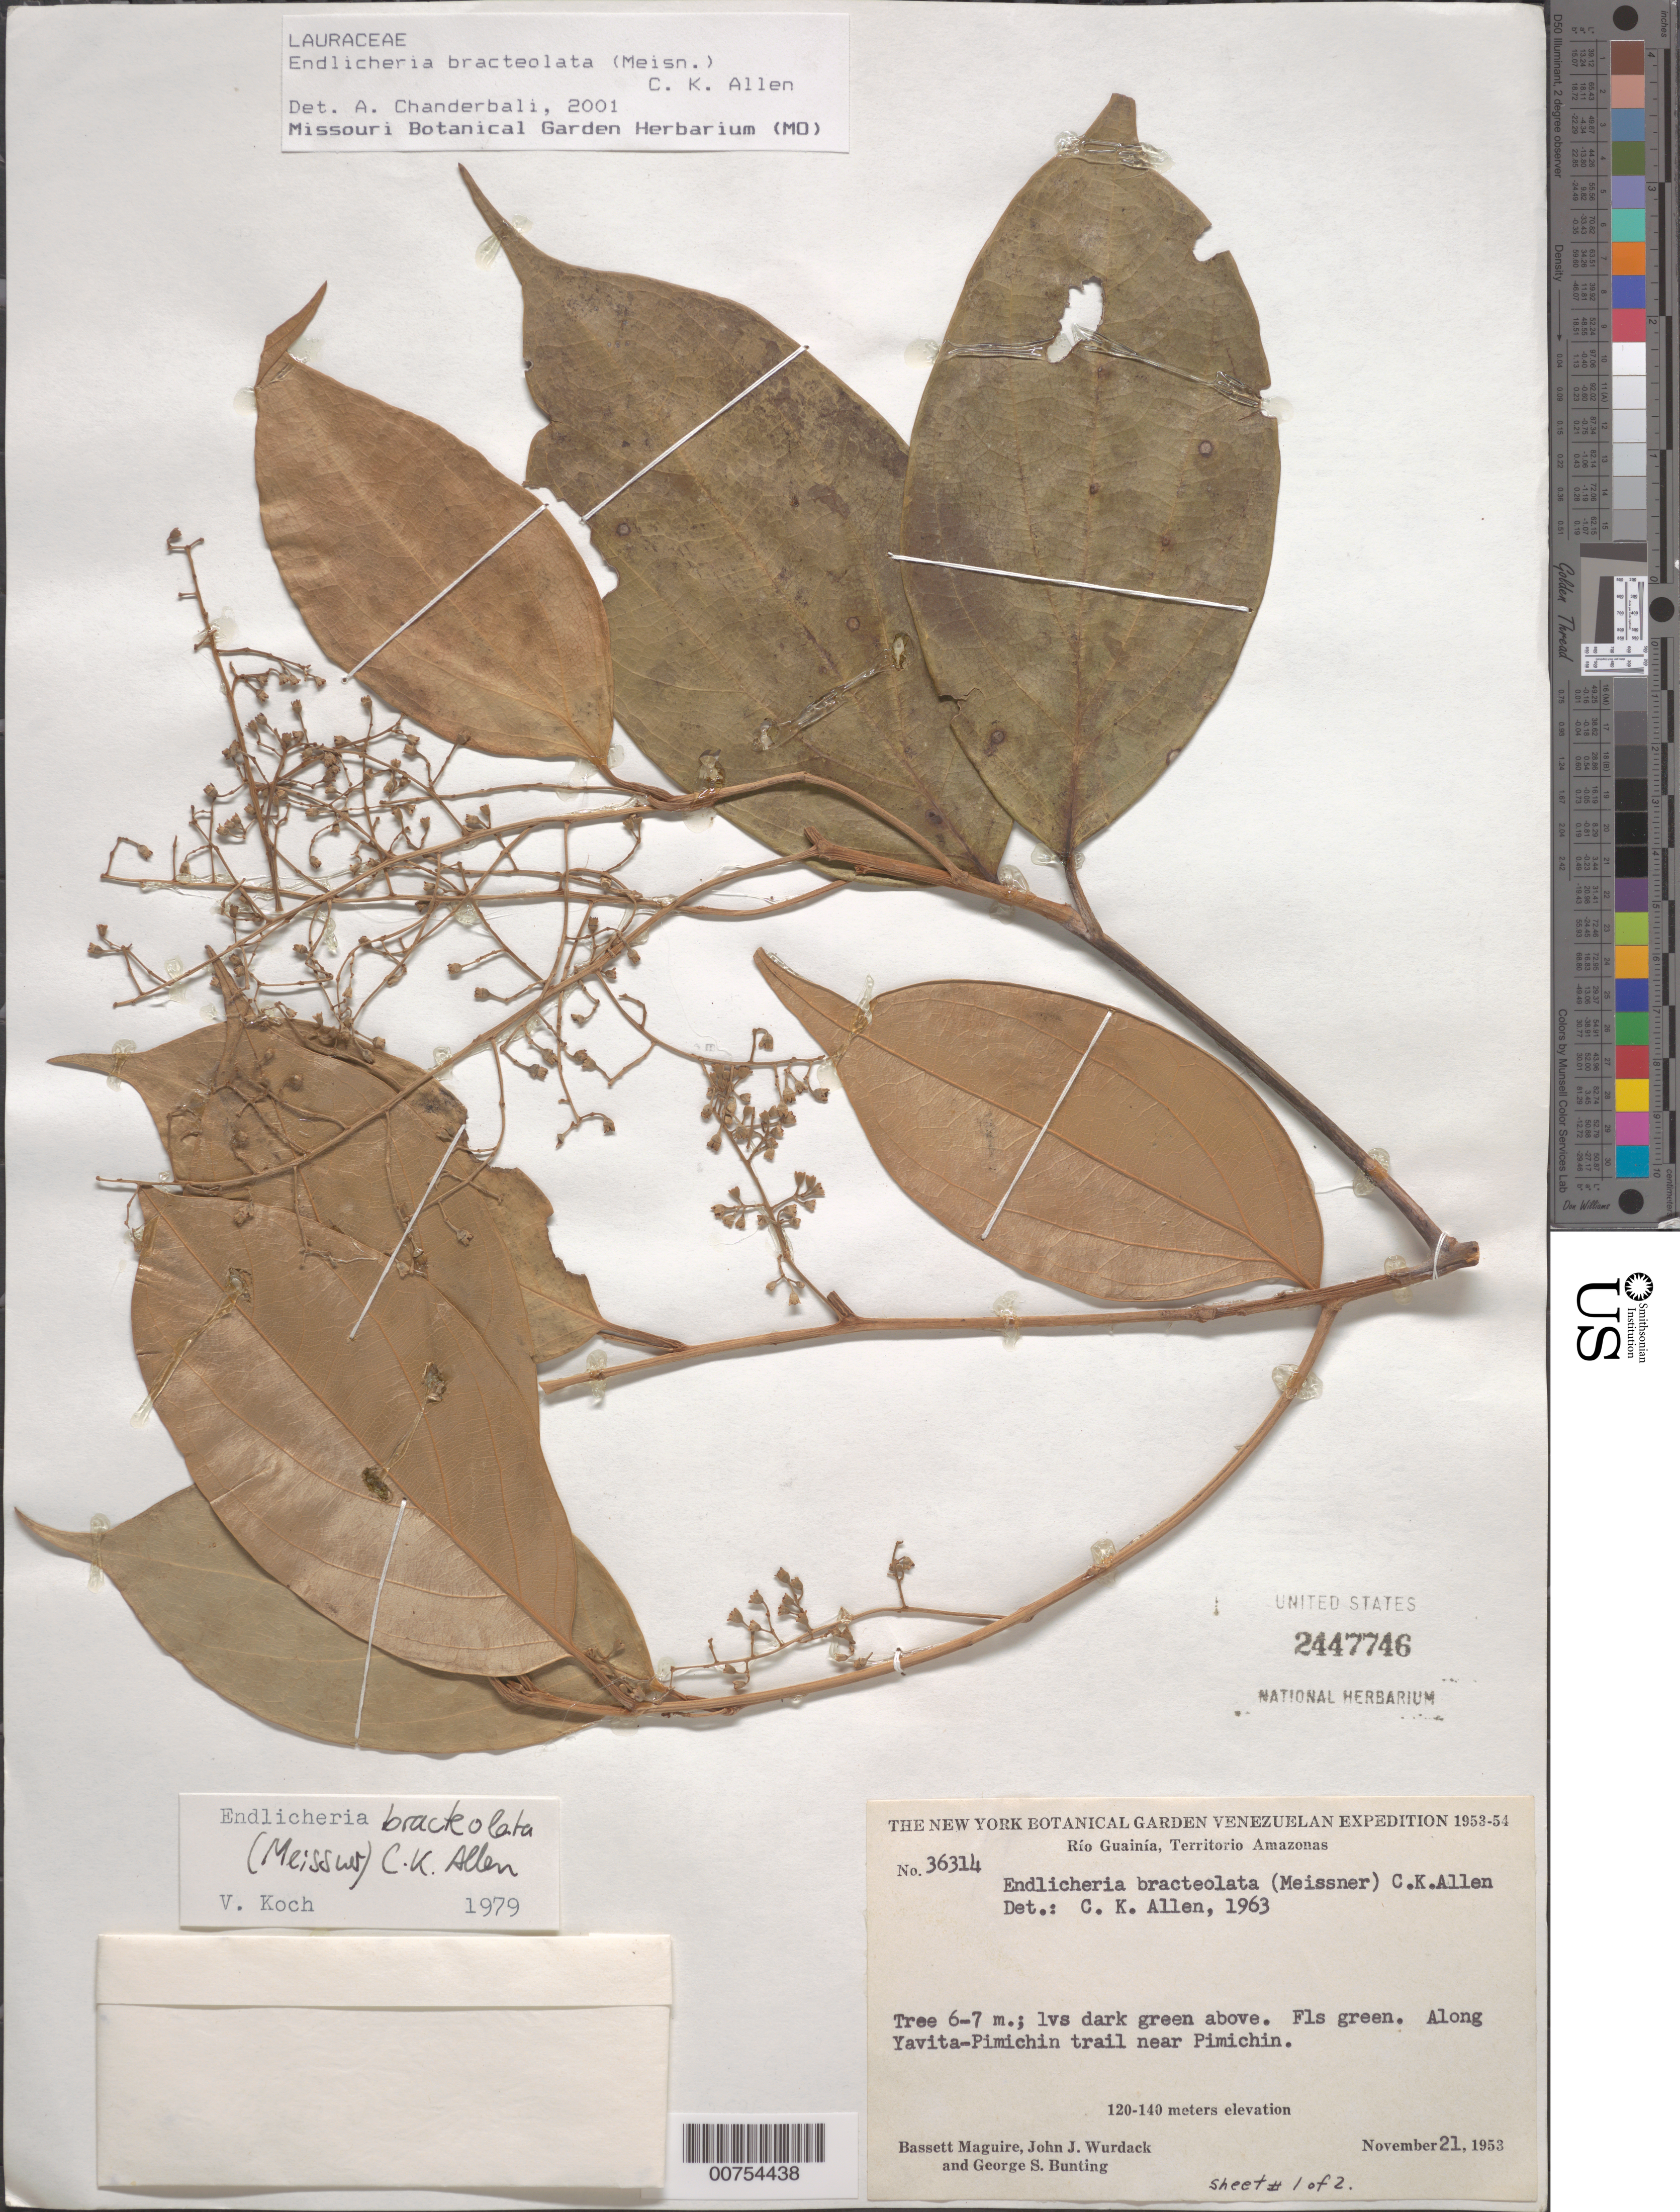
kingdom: Plantae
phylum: Tracheophyta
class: Magnoliopsida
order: Laurales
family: Lauraceae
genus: Endlicheria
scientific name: Endlicheria bracteolata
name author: (Meisn.) C.K. Allen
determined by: Chanderbali, Andre Shashi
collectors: B. Maguire, J. J. Wurdack & G. S. Bunting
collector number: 36314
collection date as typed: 21-Nov-53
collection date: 1953-11-21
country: Venezuela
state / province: Amazonas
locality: Yavita-Pimichin trail, near Pimichín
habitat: Along trail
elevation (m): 120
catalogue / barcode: US 2447746